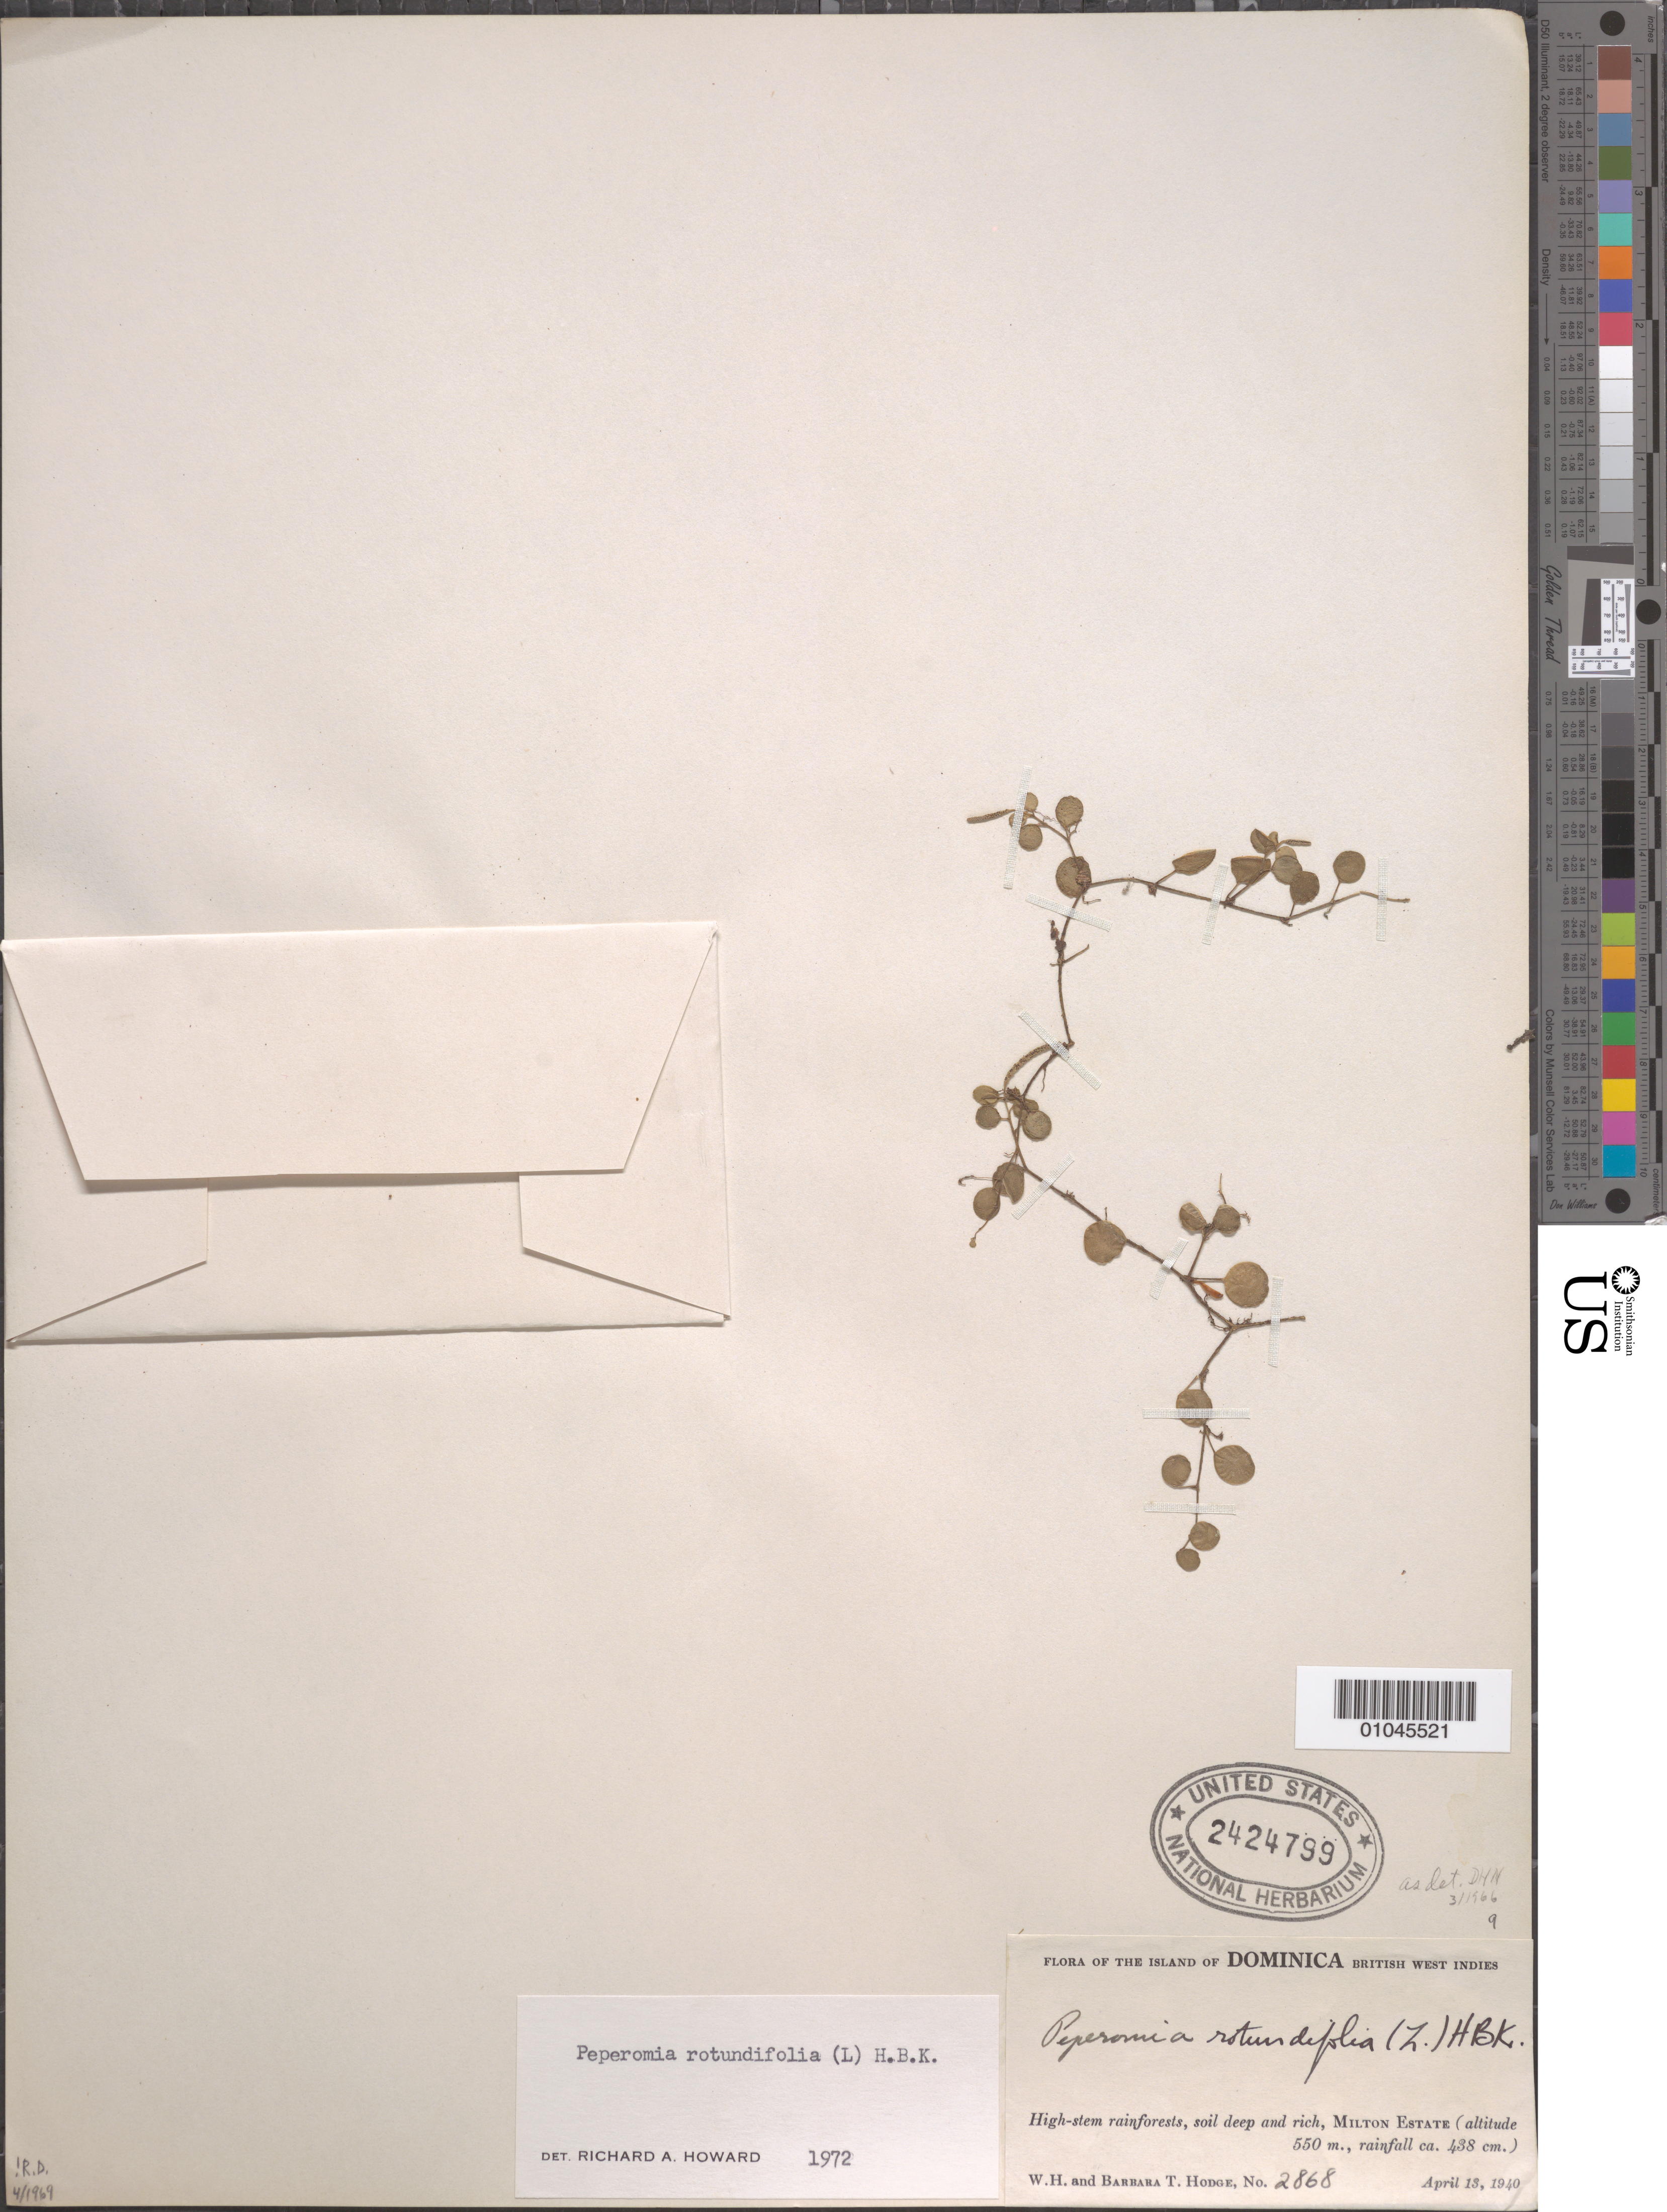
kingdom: Plantae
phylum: Tracheophyta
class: Magnoliopsida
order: Piperales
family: Piperaceae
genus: Peperomia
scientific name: Peperomia rotundifolia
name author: (L.) Kunth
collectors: B. Hodge & W. Hodge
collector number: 2868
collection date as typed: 13 Apr 1940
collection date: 1940-04-13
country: Dominica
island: Dominica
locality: High-stem rainforests, soil deep and rich. Milton Estate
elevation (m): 550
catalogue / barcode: US 2424799